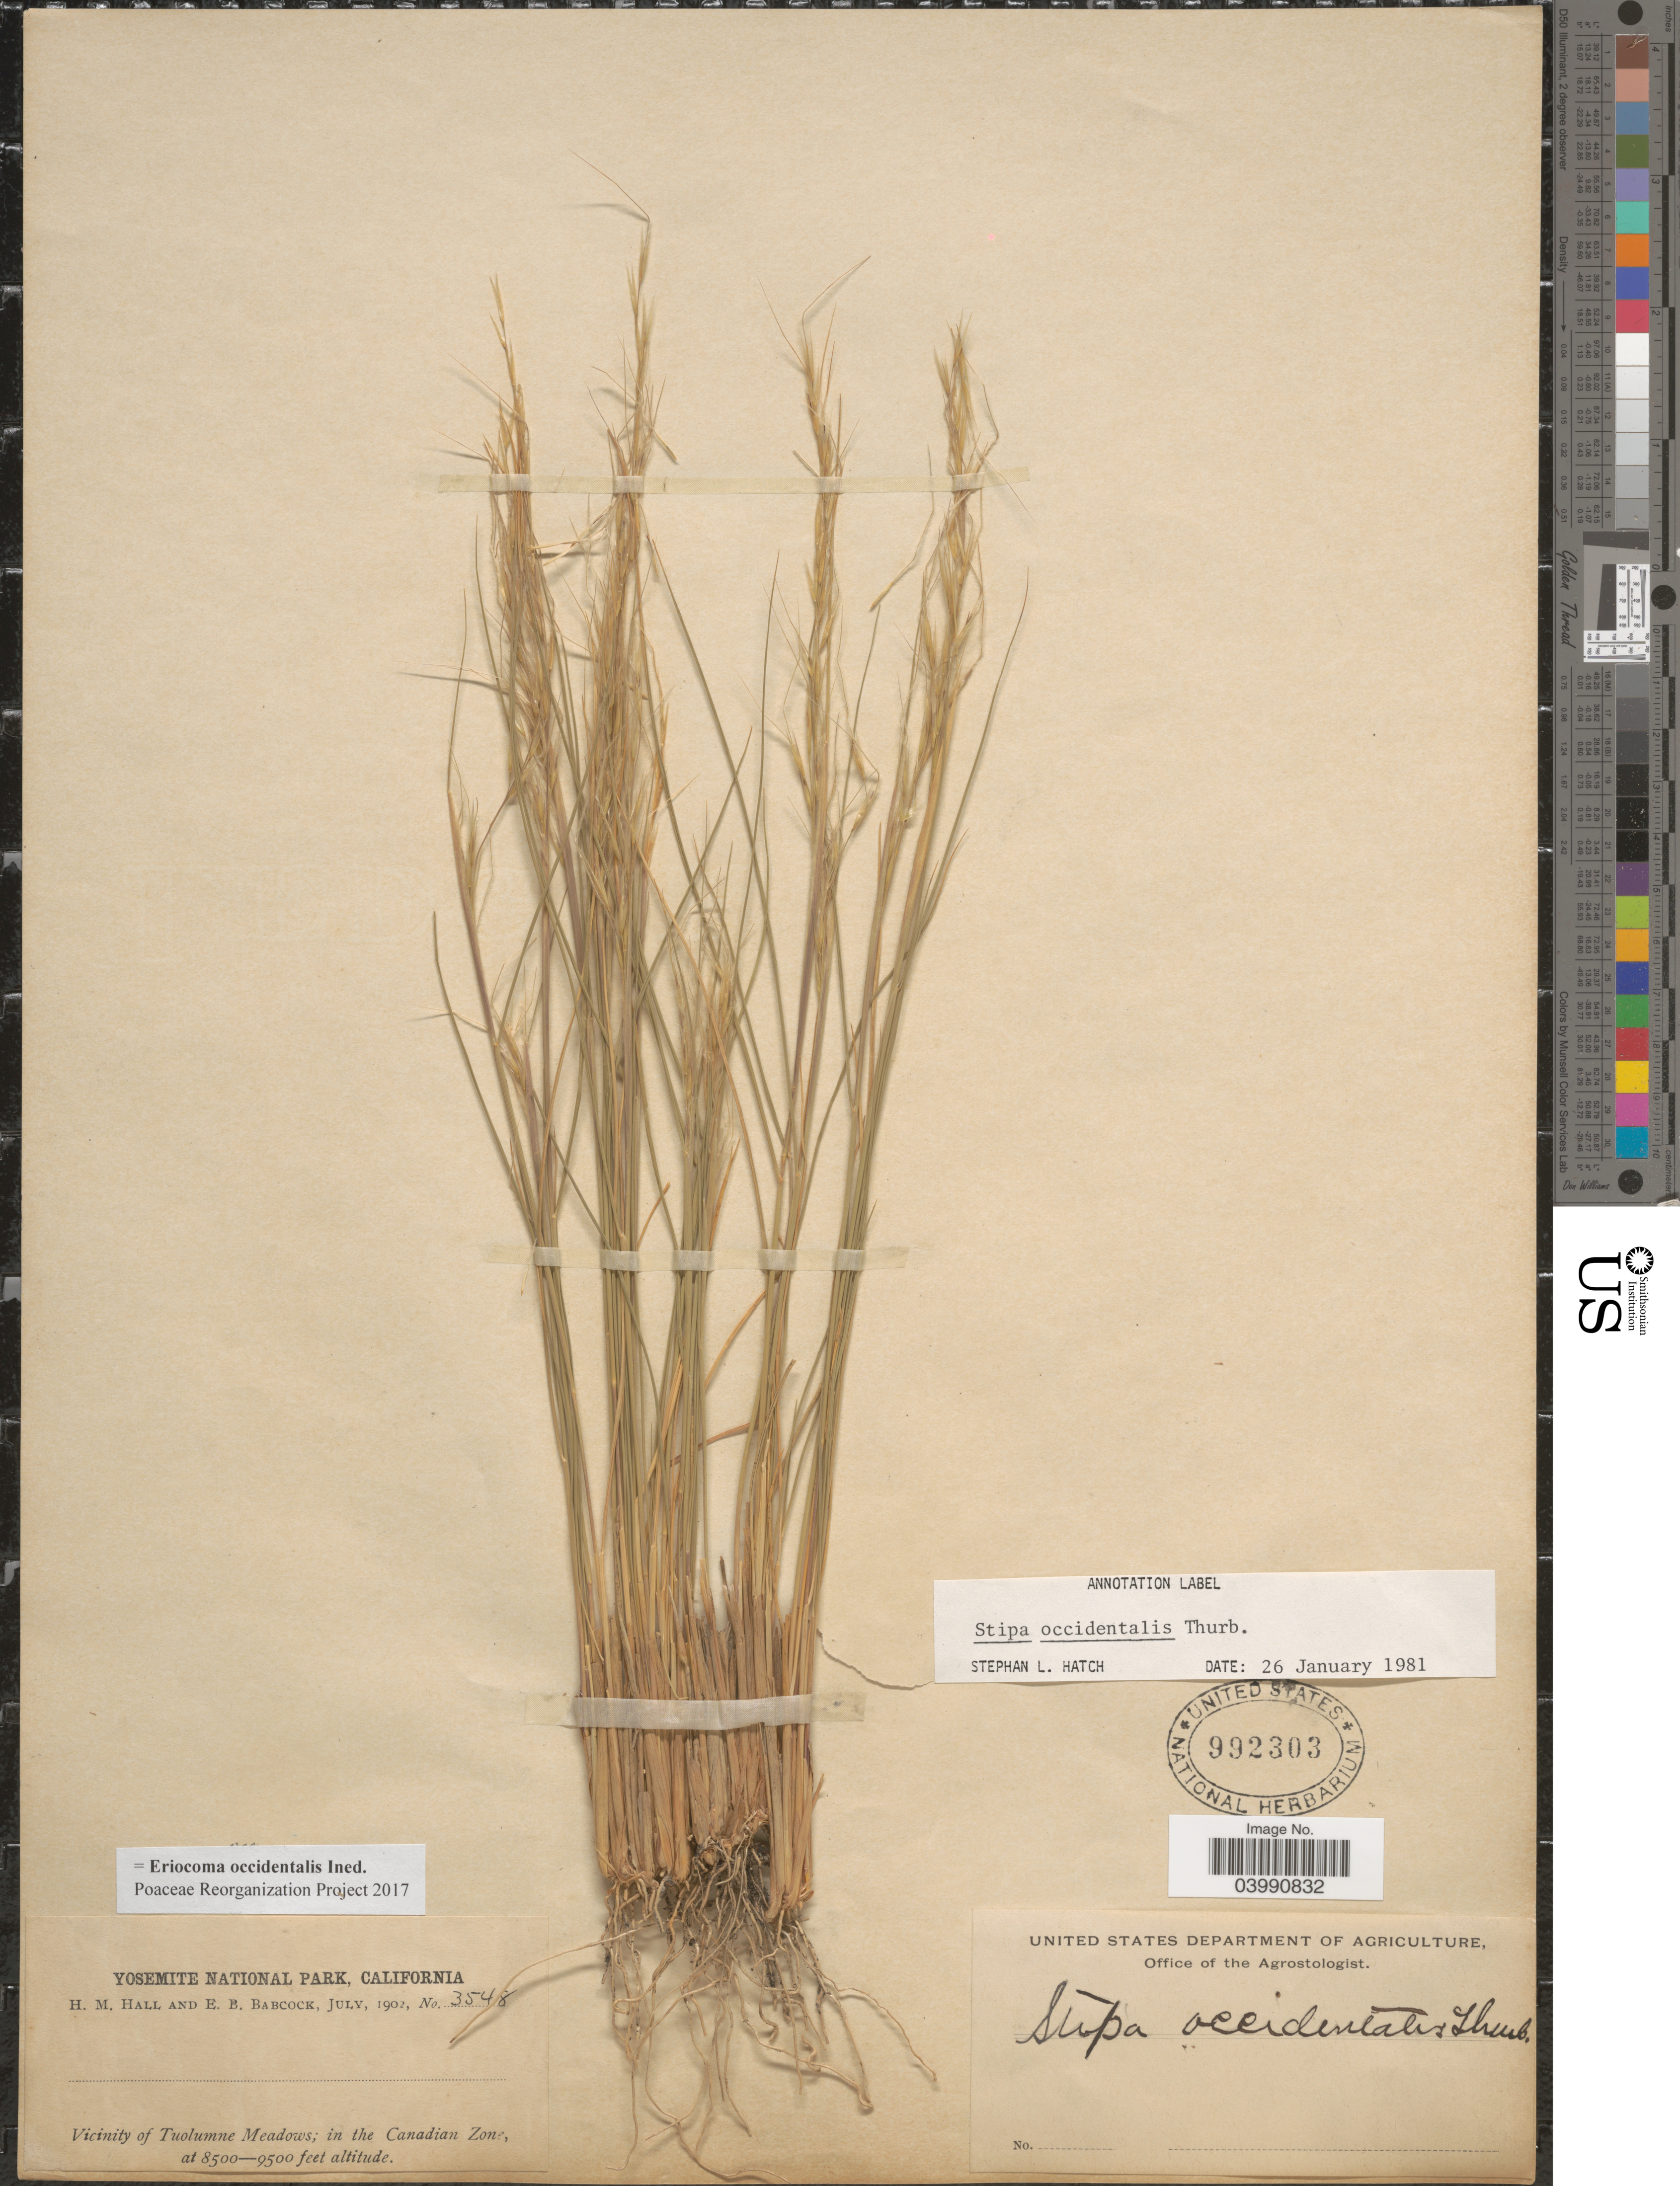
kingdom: Plantae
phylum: Tracheophyta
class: Liliopsida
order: Poales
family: Poaceae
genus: Eriocoma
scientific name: Eriocoma occidentalis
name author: (Thurb. ex S. Watson) Romasch.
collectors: H. M. Hall & E. B. Babcock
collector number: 3548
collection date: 1902-07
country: United States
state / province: California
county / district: Tuolumne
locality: Yosemite National Park. Vicinity of Tuolumne Meadows; in the Canadian Zone.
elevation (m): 2591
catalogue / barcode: US 992303